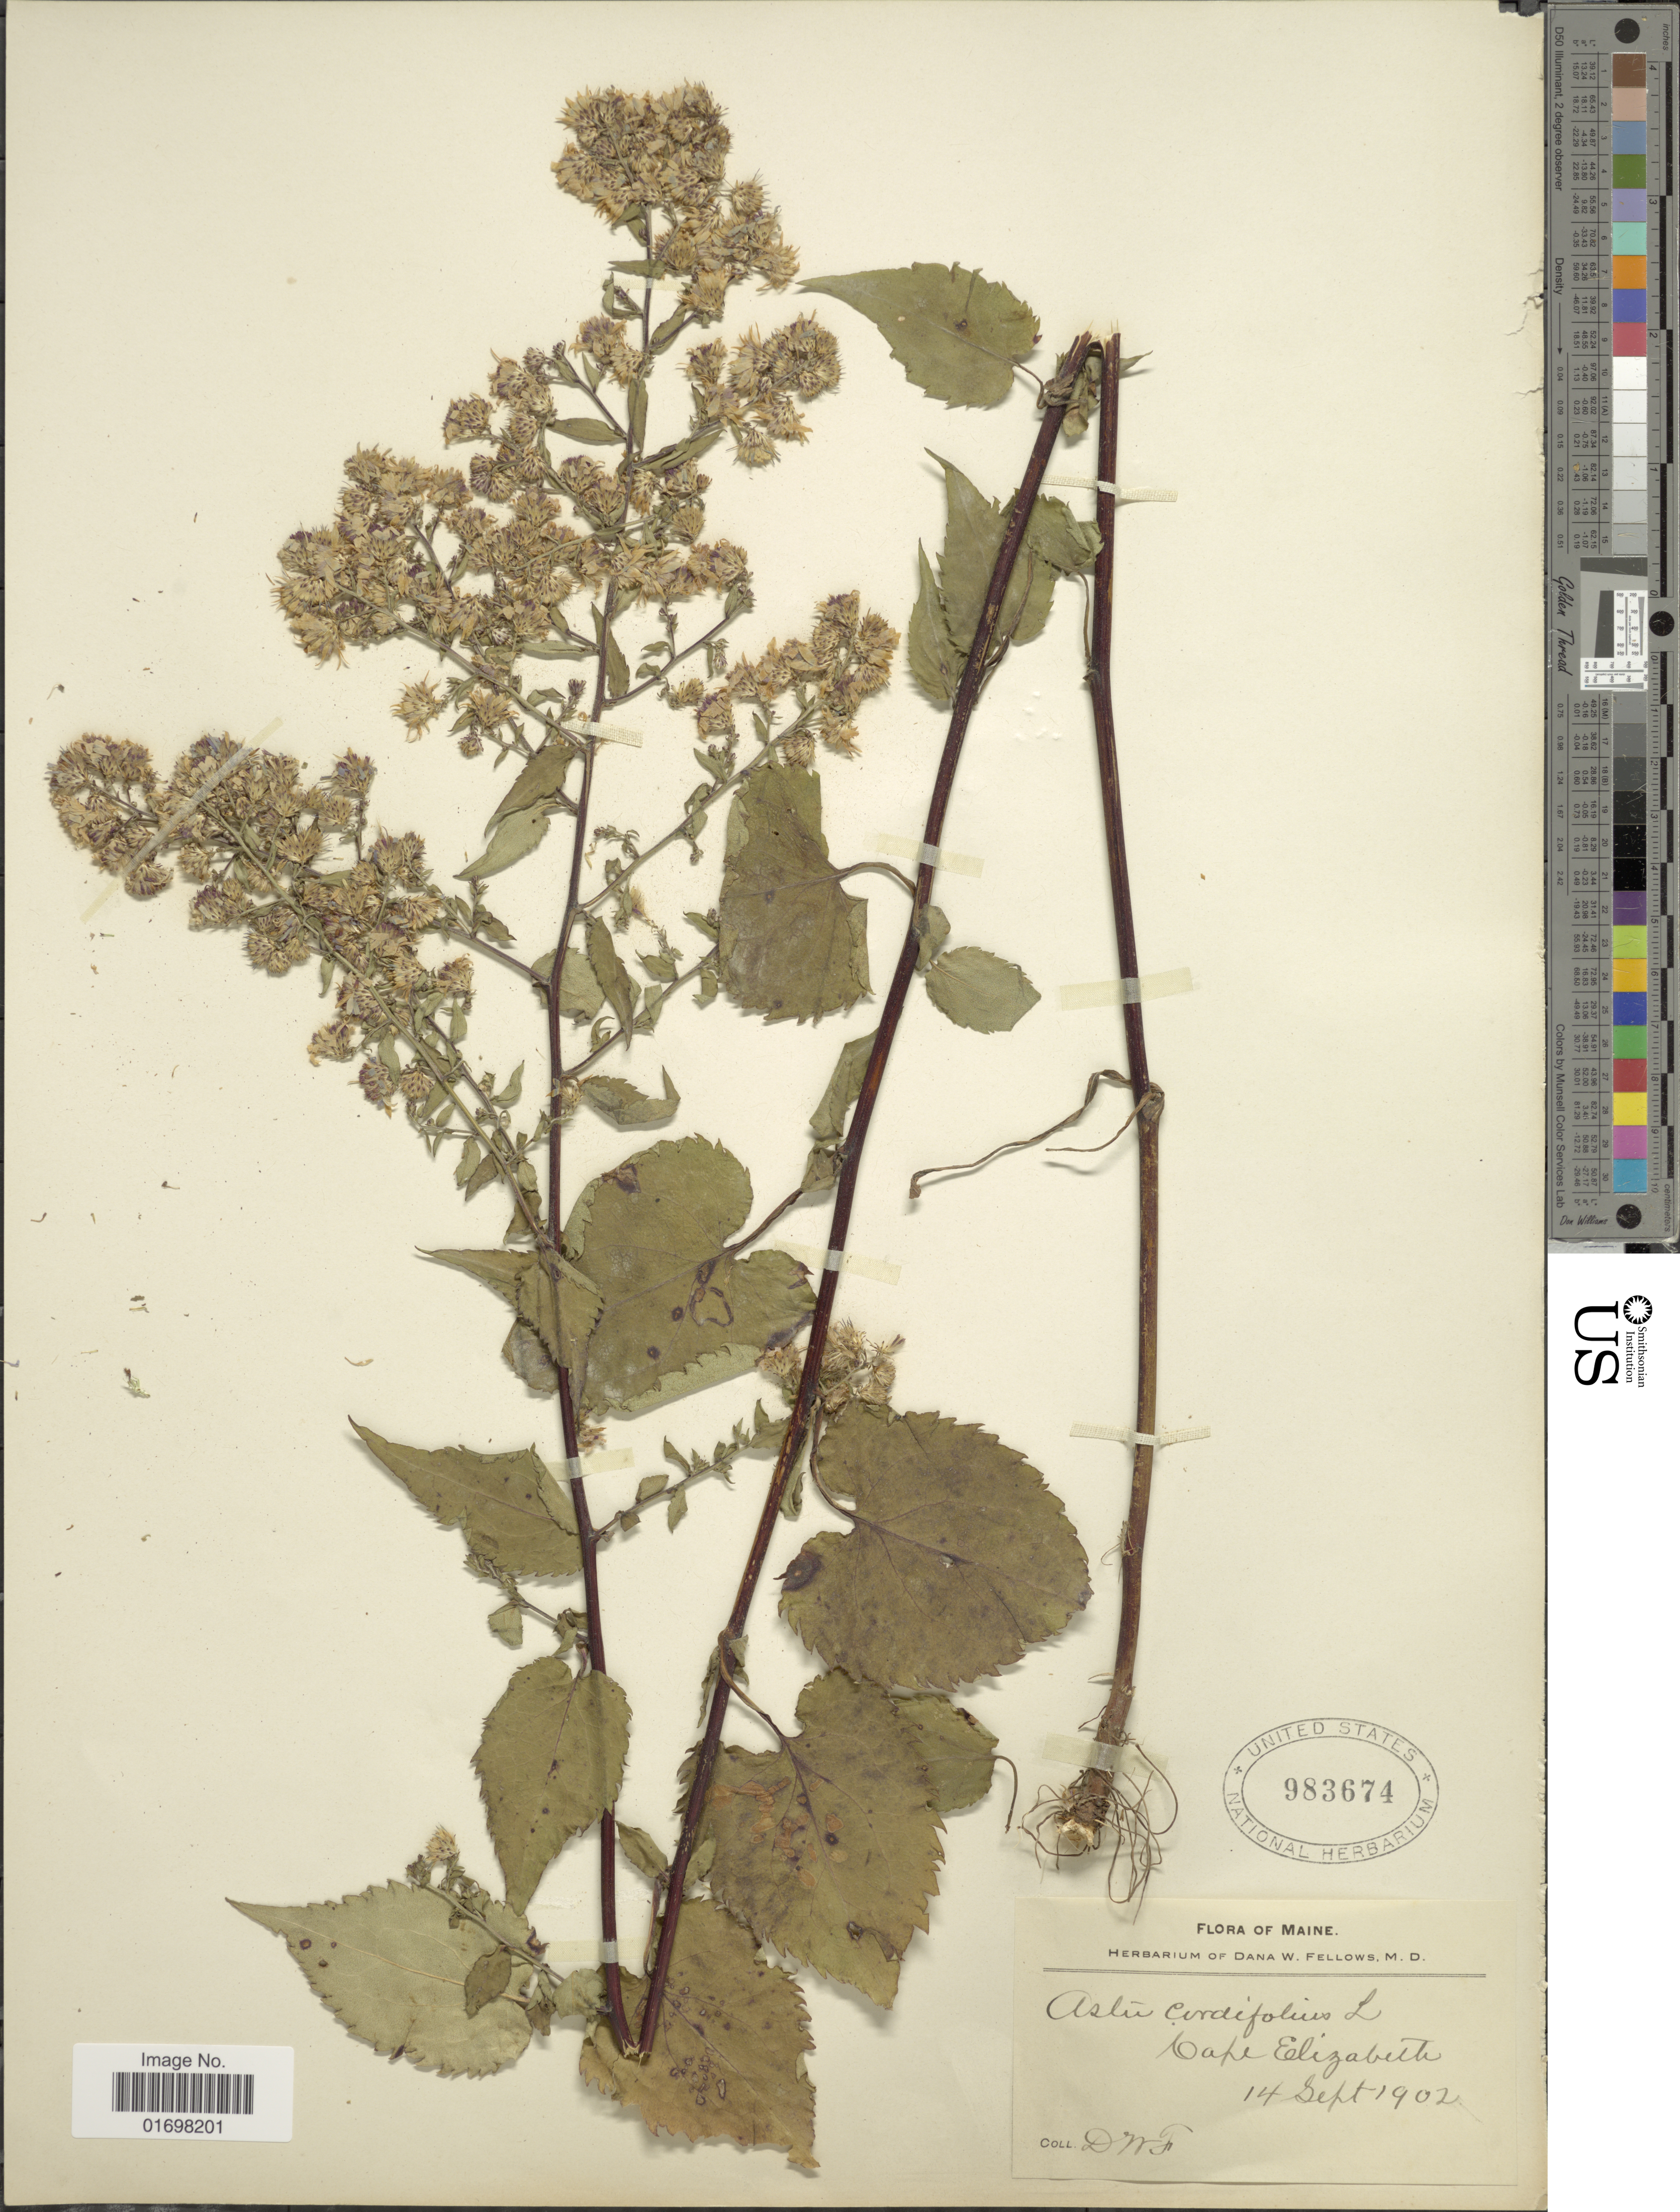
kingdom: Plantae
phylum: Tracheophyta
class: Magnoliopsida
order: Asterales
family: Asteraceae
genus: Symphyotrichum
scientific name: Symphyotrichum cordifolium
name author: (L.) G.L. Nesom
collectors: D. W. Fellows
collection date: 1902-09-14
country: United States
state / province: Maine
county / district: Cumberland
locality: Cape Elizabeth.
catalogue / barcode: US 983674